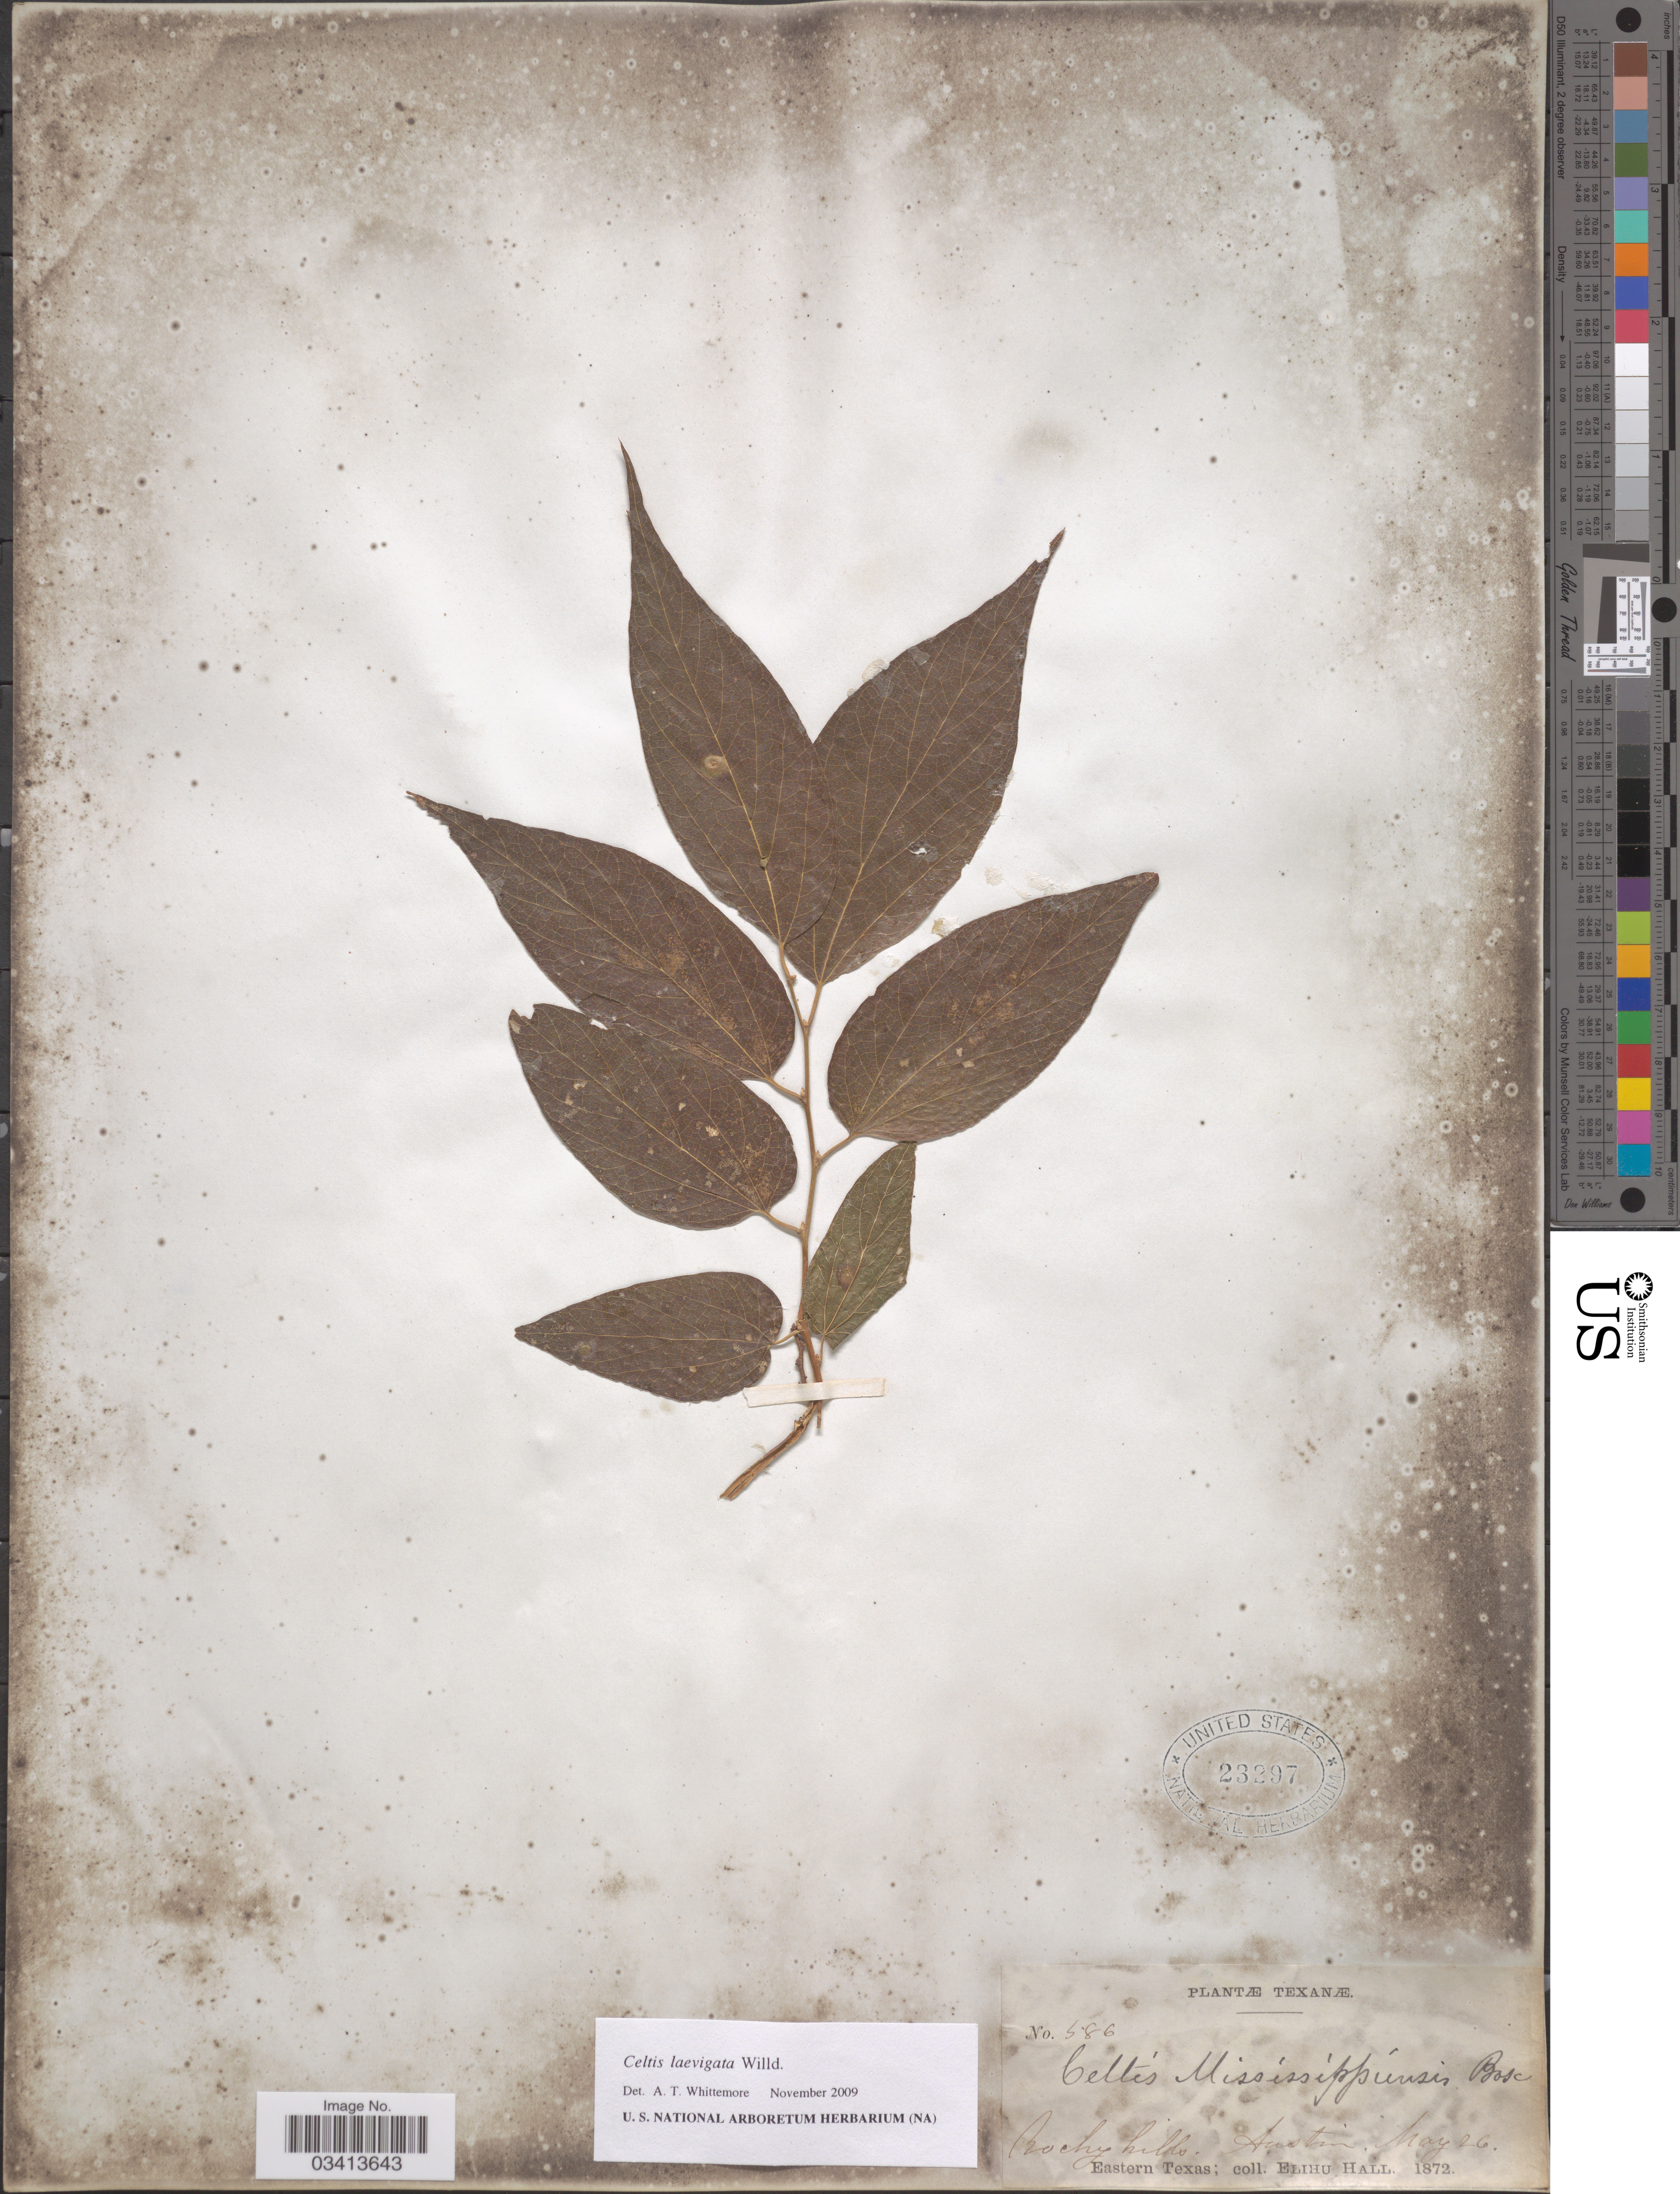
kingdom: Plantae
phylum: Tracheophyta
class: Magnoliopsida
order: Rosales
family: Cannabaceae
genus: Celtis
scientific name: Celtis laevigata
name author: Willd.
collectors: E. Hall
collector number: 586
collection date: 1872-05-26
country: United States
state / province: Texas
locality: Rocky hills. Austin. Eastern Texas.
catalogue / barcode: US 23297